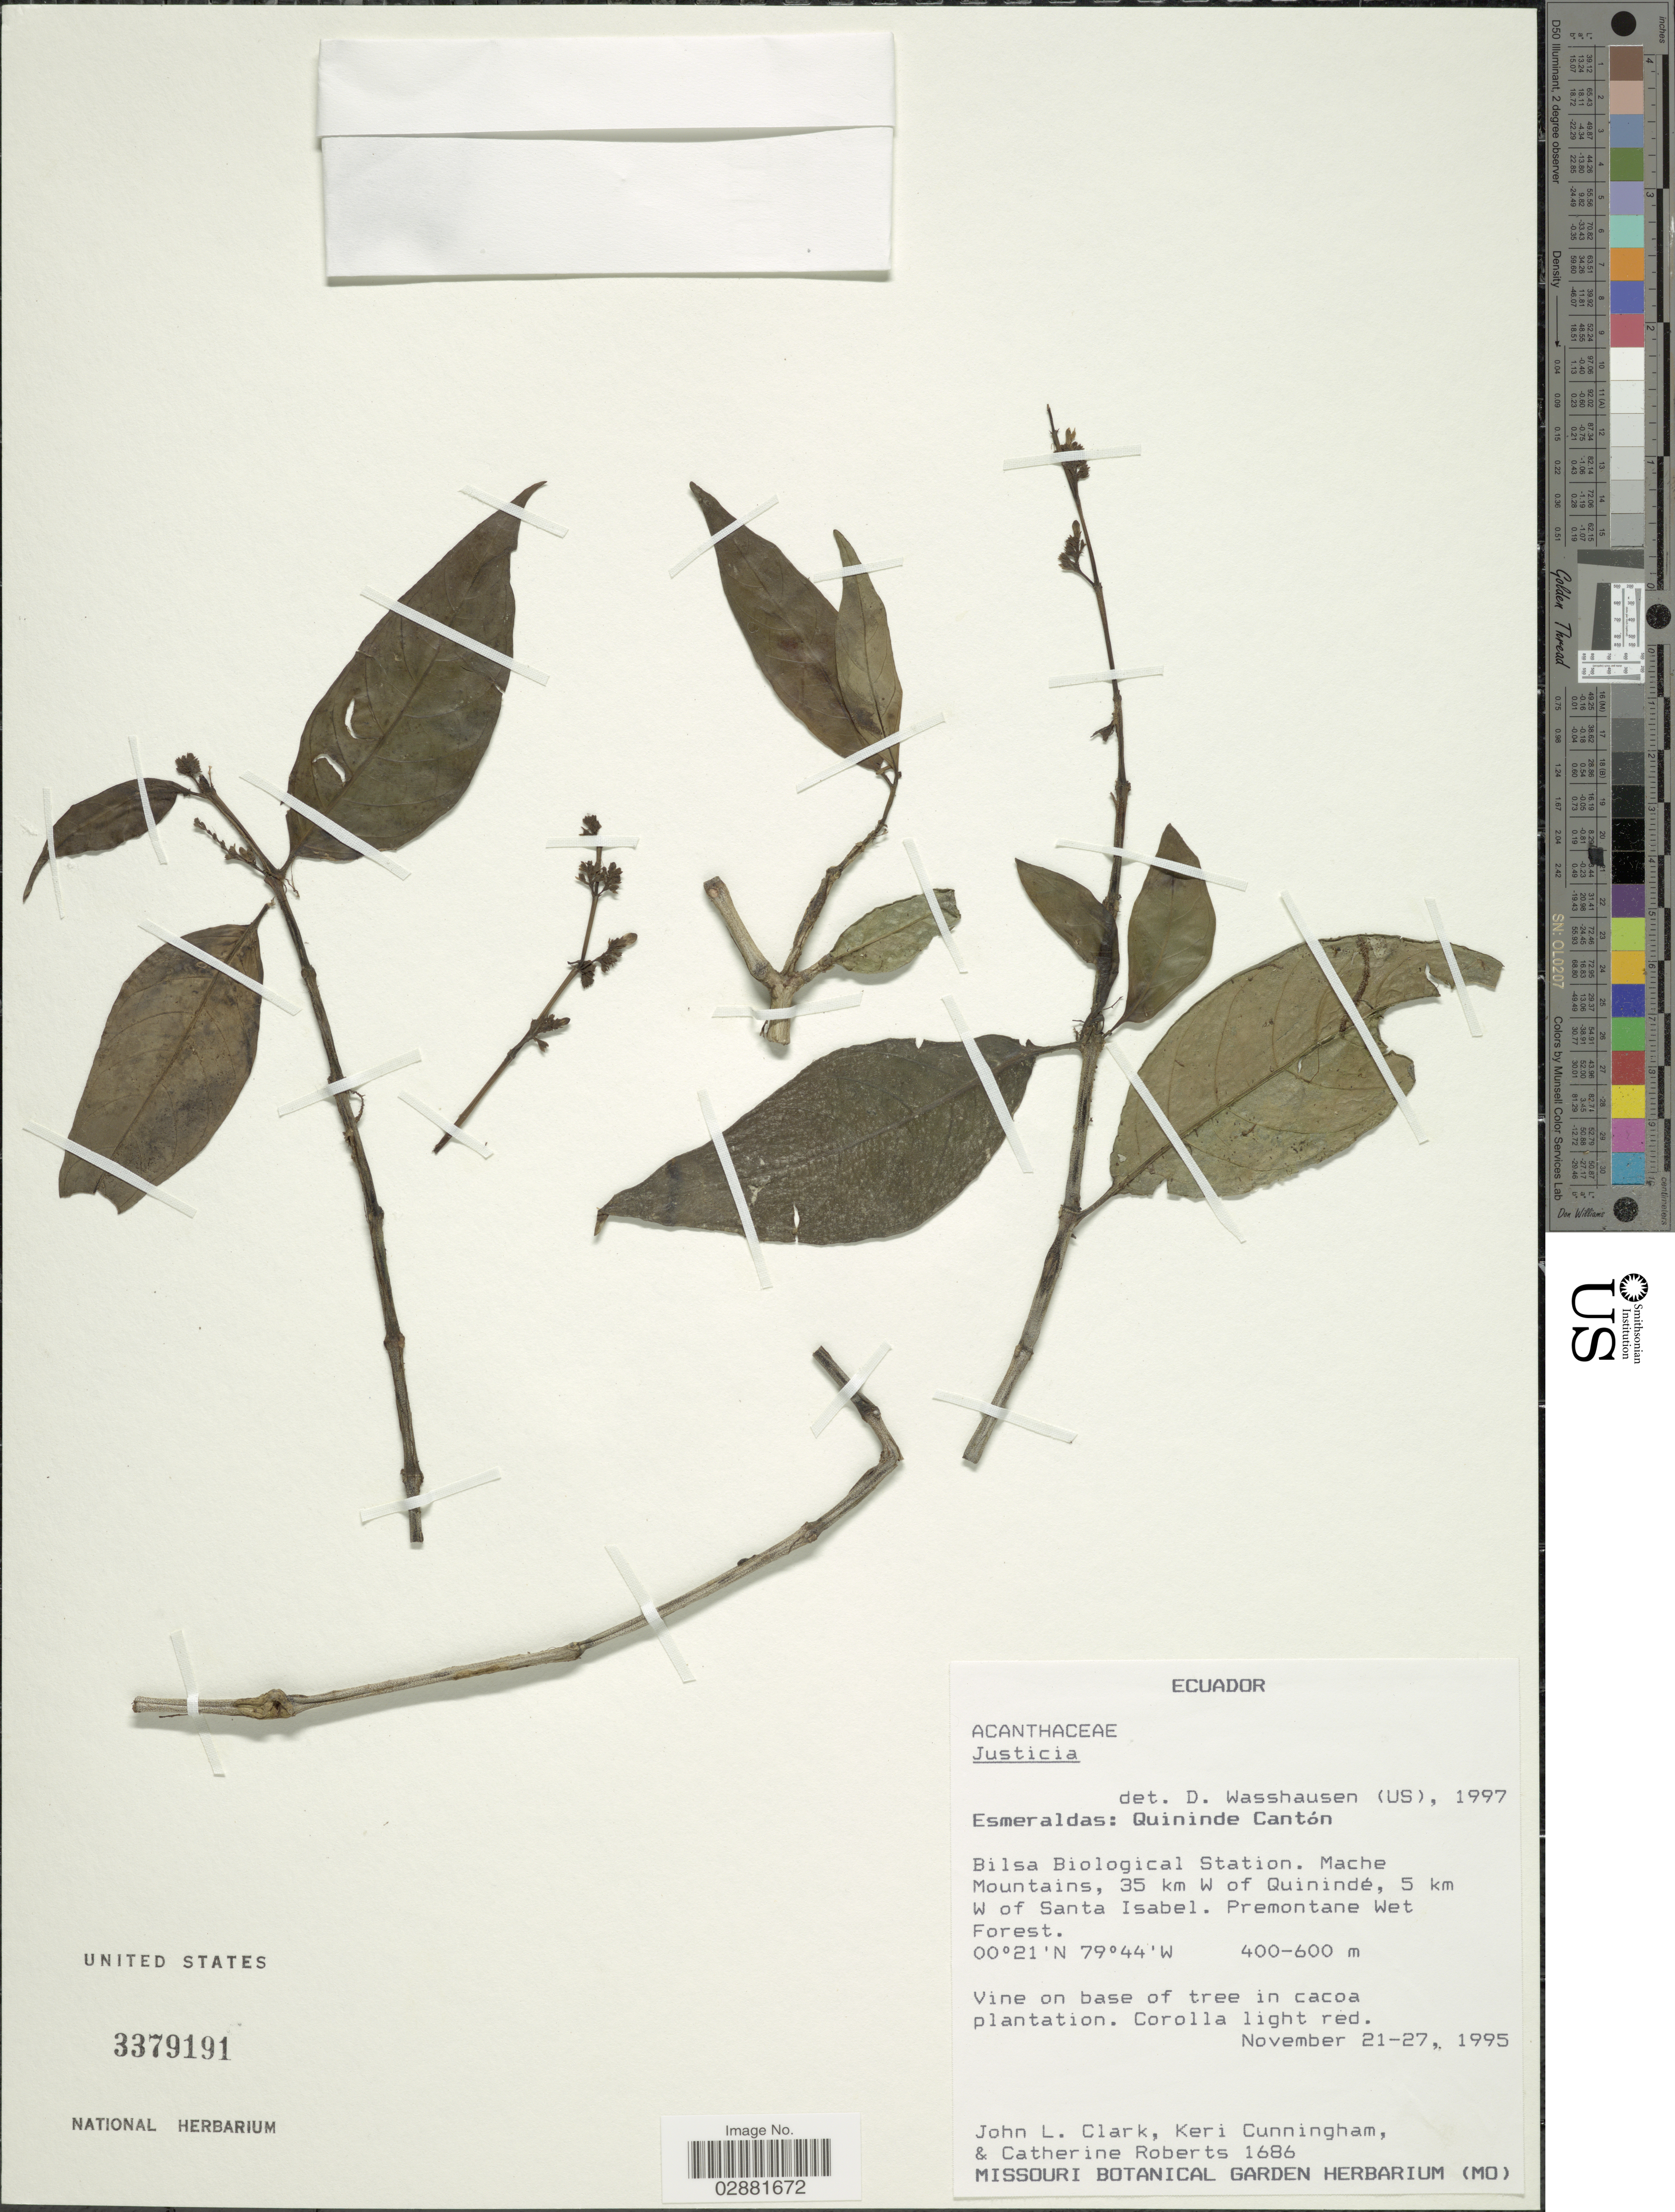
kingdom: Plantae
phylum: Tracheophyta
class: Magnoliopsida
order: Lamiales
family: Acanthaceae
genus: Justicia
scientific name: Justicia sp.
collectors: J. L. Clark, K. Cunningham & C. Roberts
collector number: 1686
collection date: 1995-11-21/1995-11-27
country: Ecuador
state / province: Esmeraldas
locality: Quininde Cantón, Bilsa Biological Station, Mache Mountains, 35 km W of Quinindé, 5 km W of Santa Isabel.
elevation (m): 400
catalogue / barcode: US 3379191